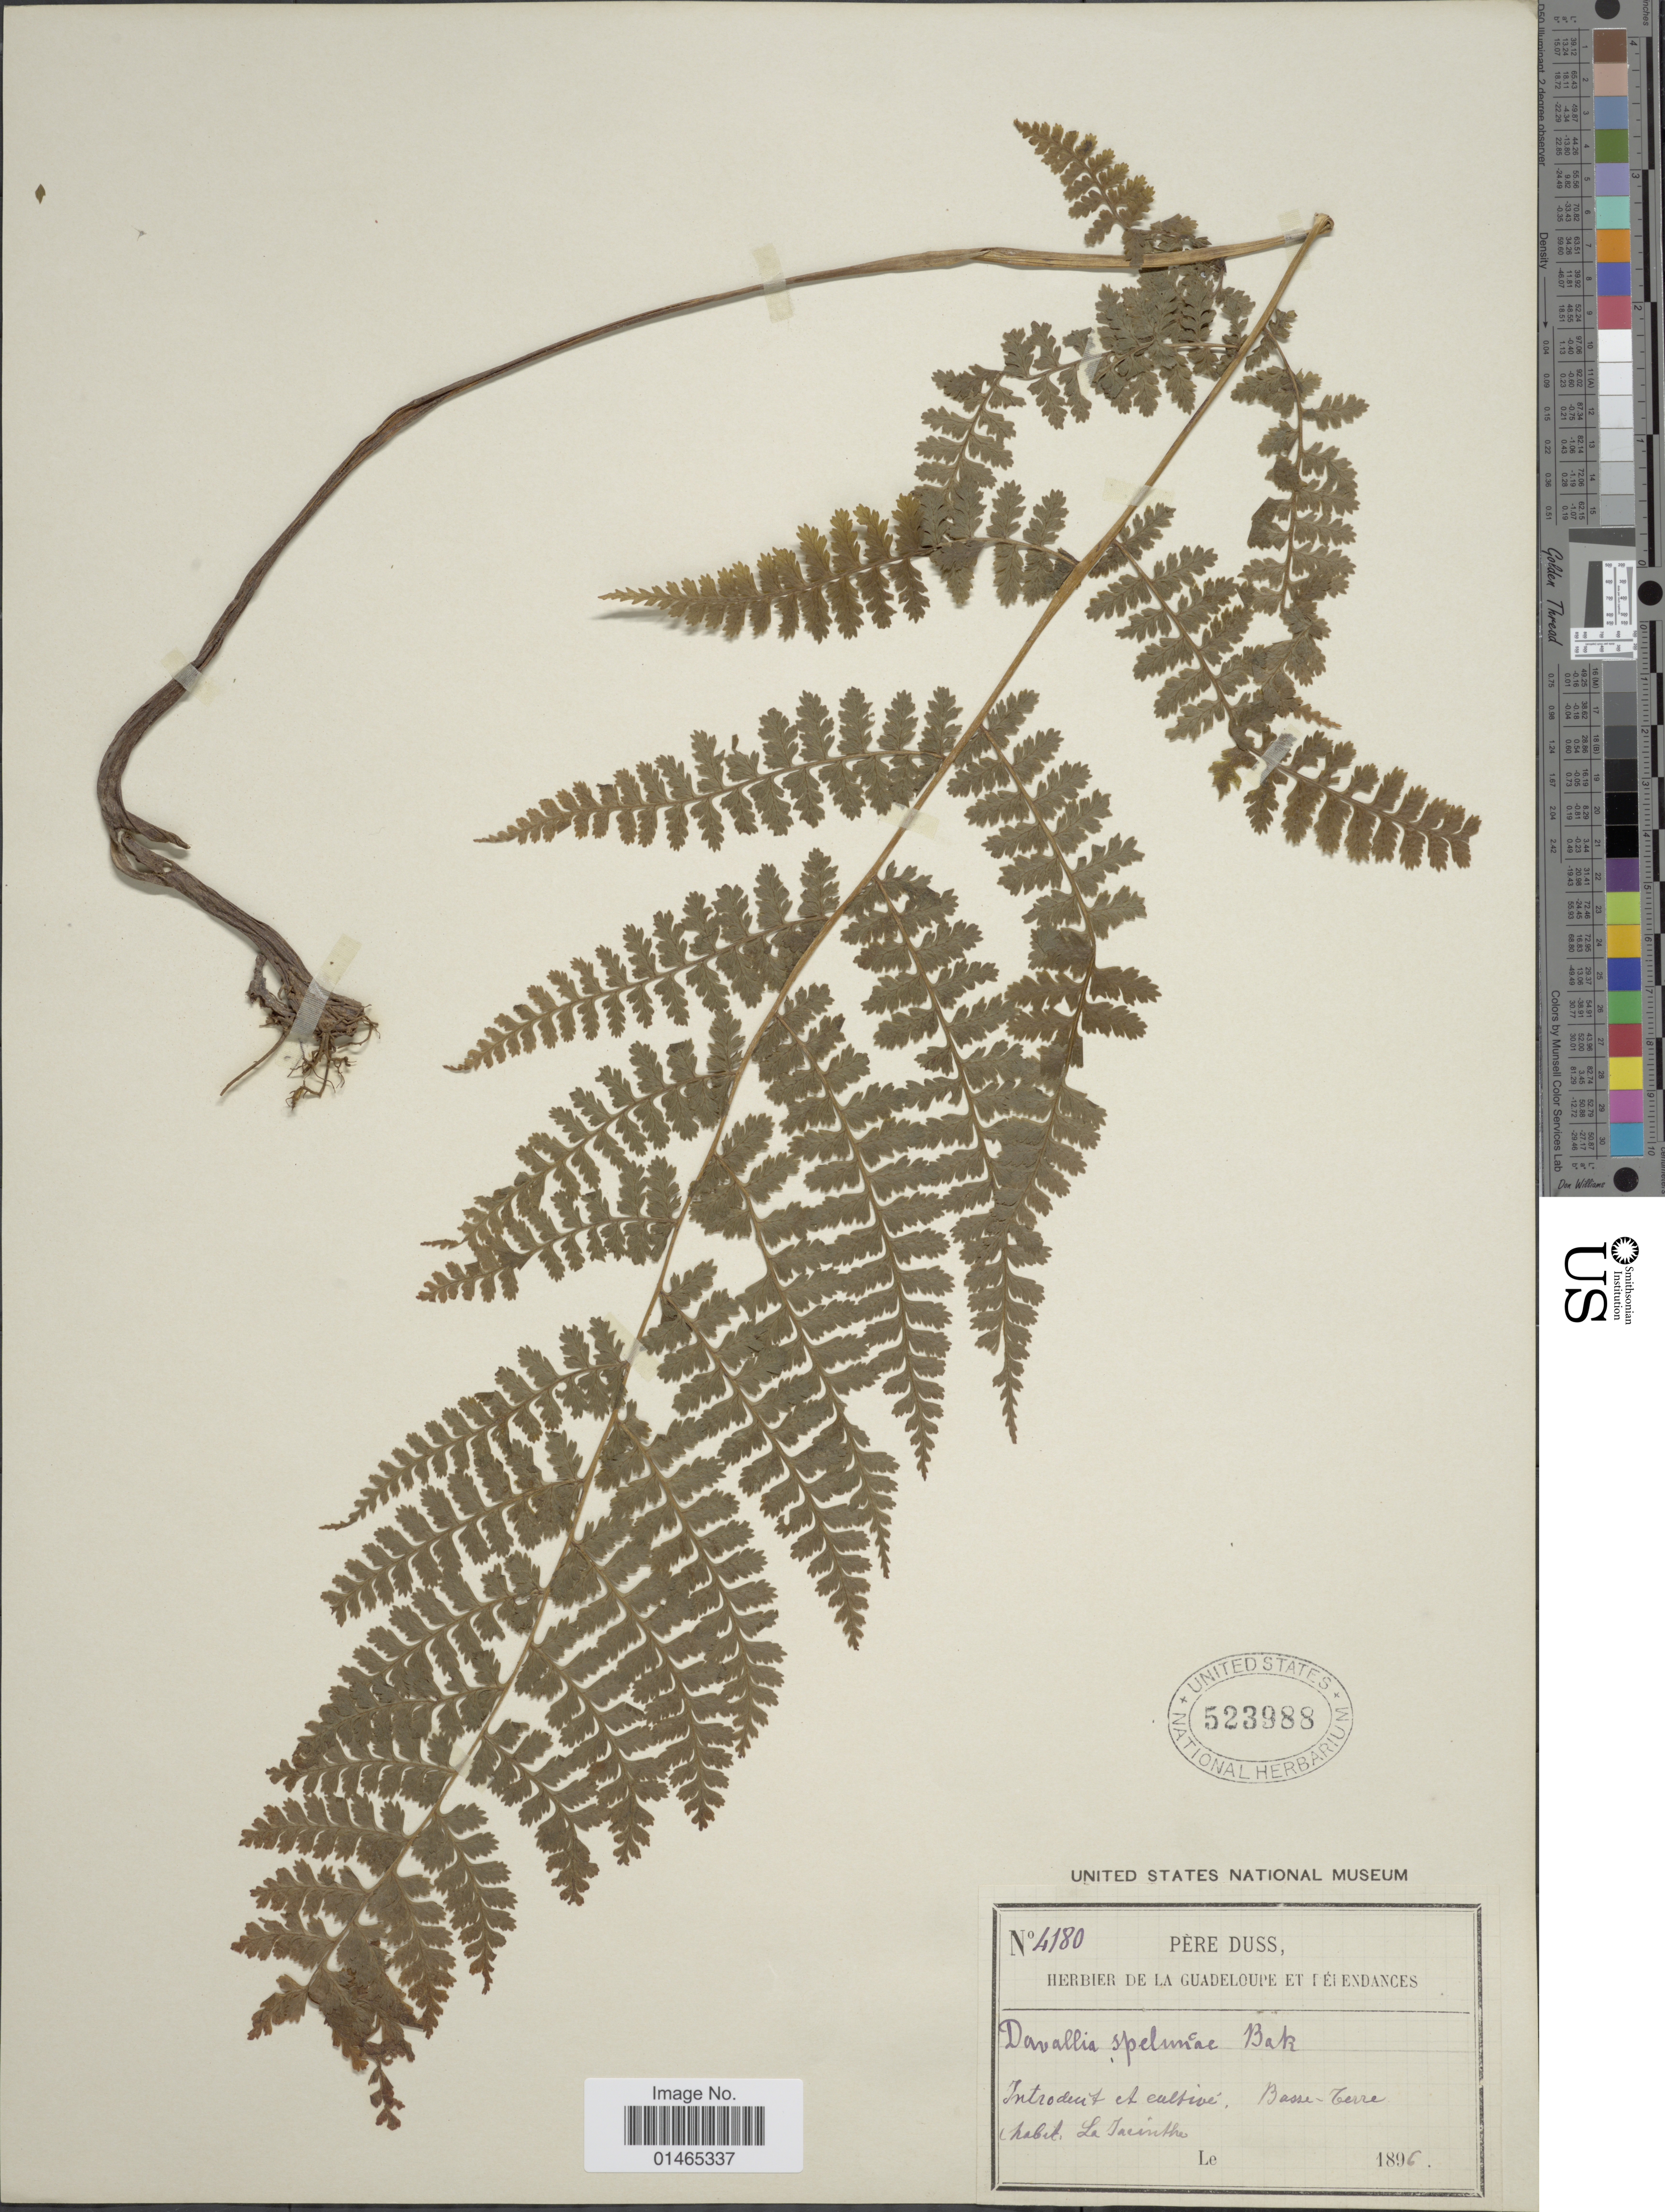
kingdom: Plantae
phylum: Tracheophyta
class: Polypodiopsida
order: Polypodiales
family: Dennstaedtiaceae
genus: Microlepia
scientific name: Microlepia speluncae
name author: (L.) T. Moore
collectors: Père Duss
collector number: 4180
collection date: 1896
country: Guadeloupe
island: Leeward Is.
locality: Introdeut et cultivé, Basse-Terre habit. La Jacinthe.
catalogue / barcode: US 523988